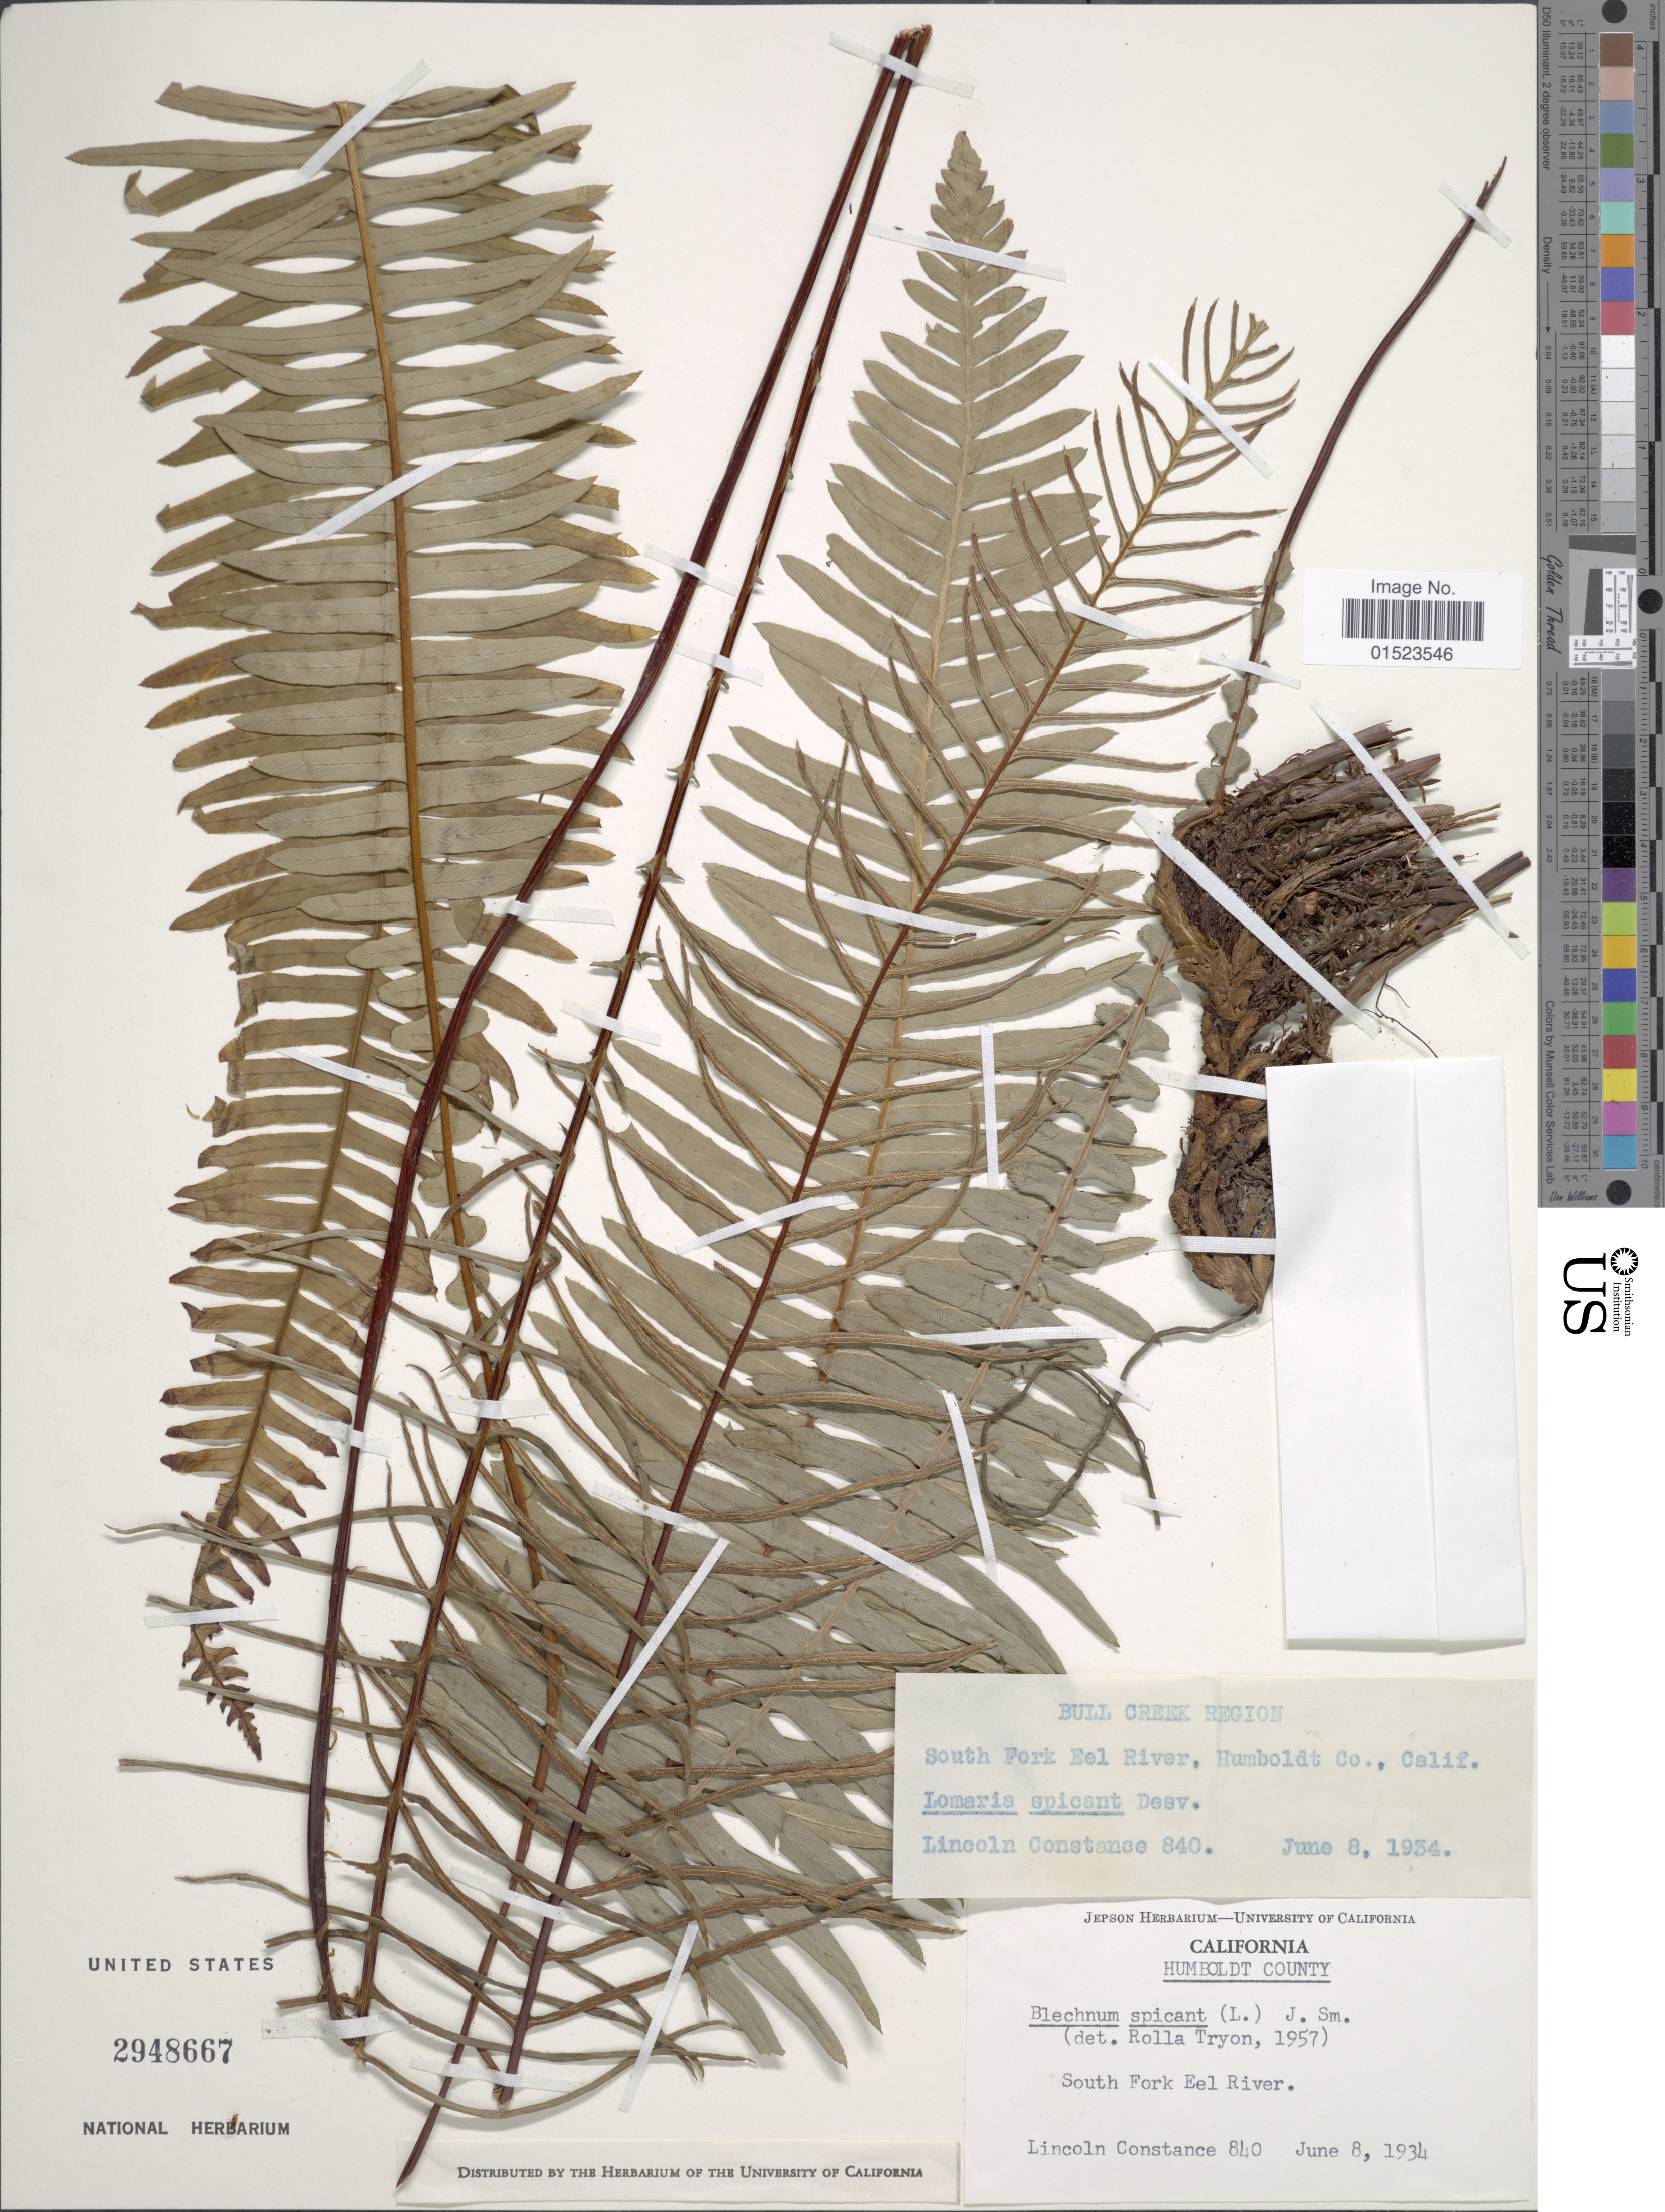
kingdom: Plantae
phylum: Tracheophyta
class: Polypodiopsida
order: Polypodiales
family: Blechnaceae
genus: Blechnum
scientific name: Blechnum spicant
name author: (L.) Sm.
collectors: L. Constance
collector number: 840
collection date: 1934-06-08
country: United States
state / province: California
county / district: Humboldt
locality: Humboldt County, South Fork Eel River, Bull Creek Region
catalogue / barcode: US 2948667